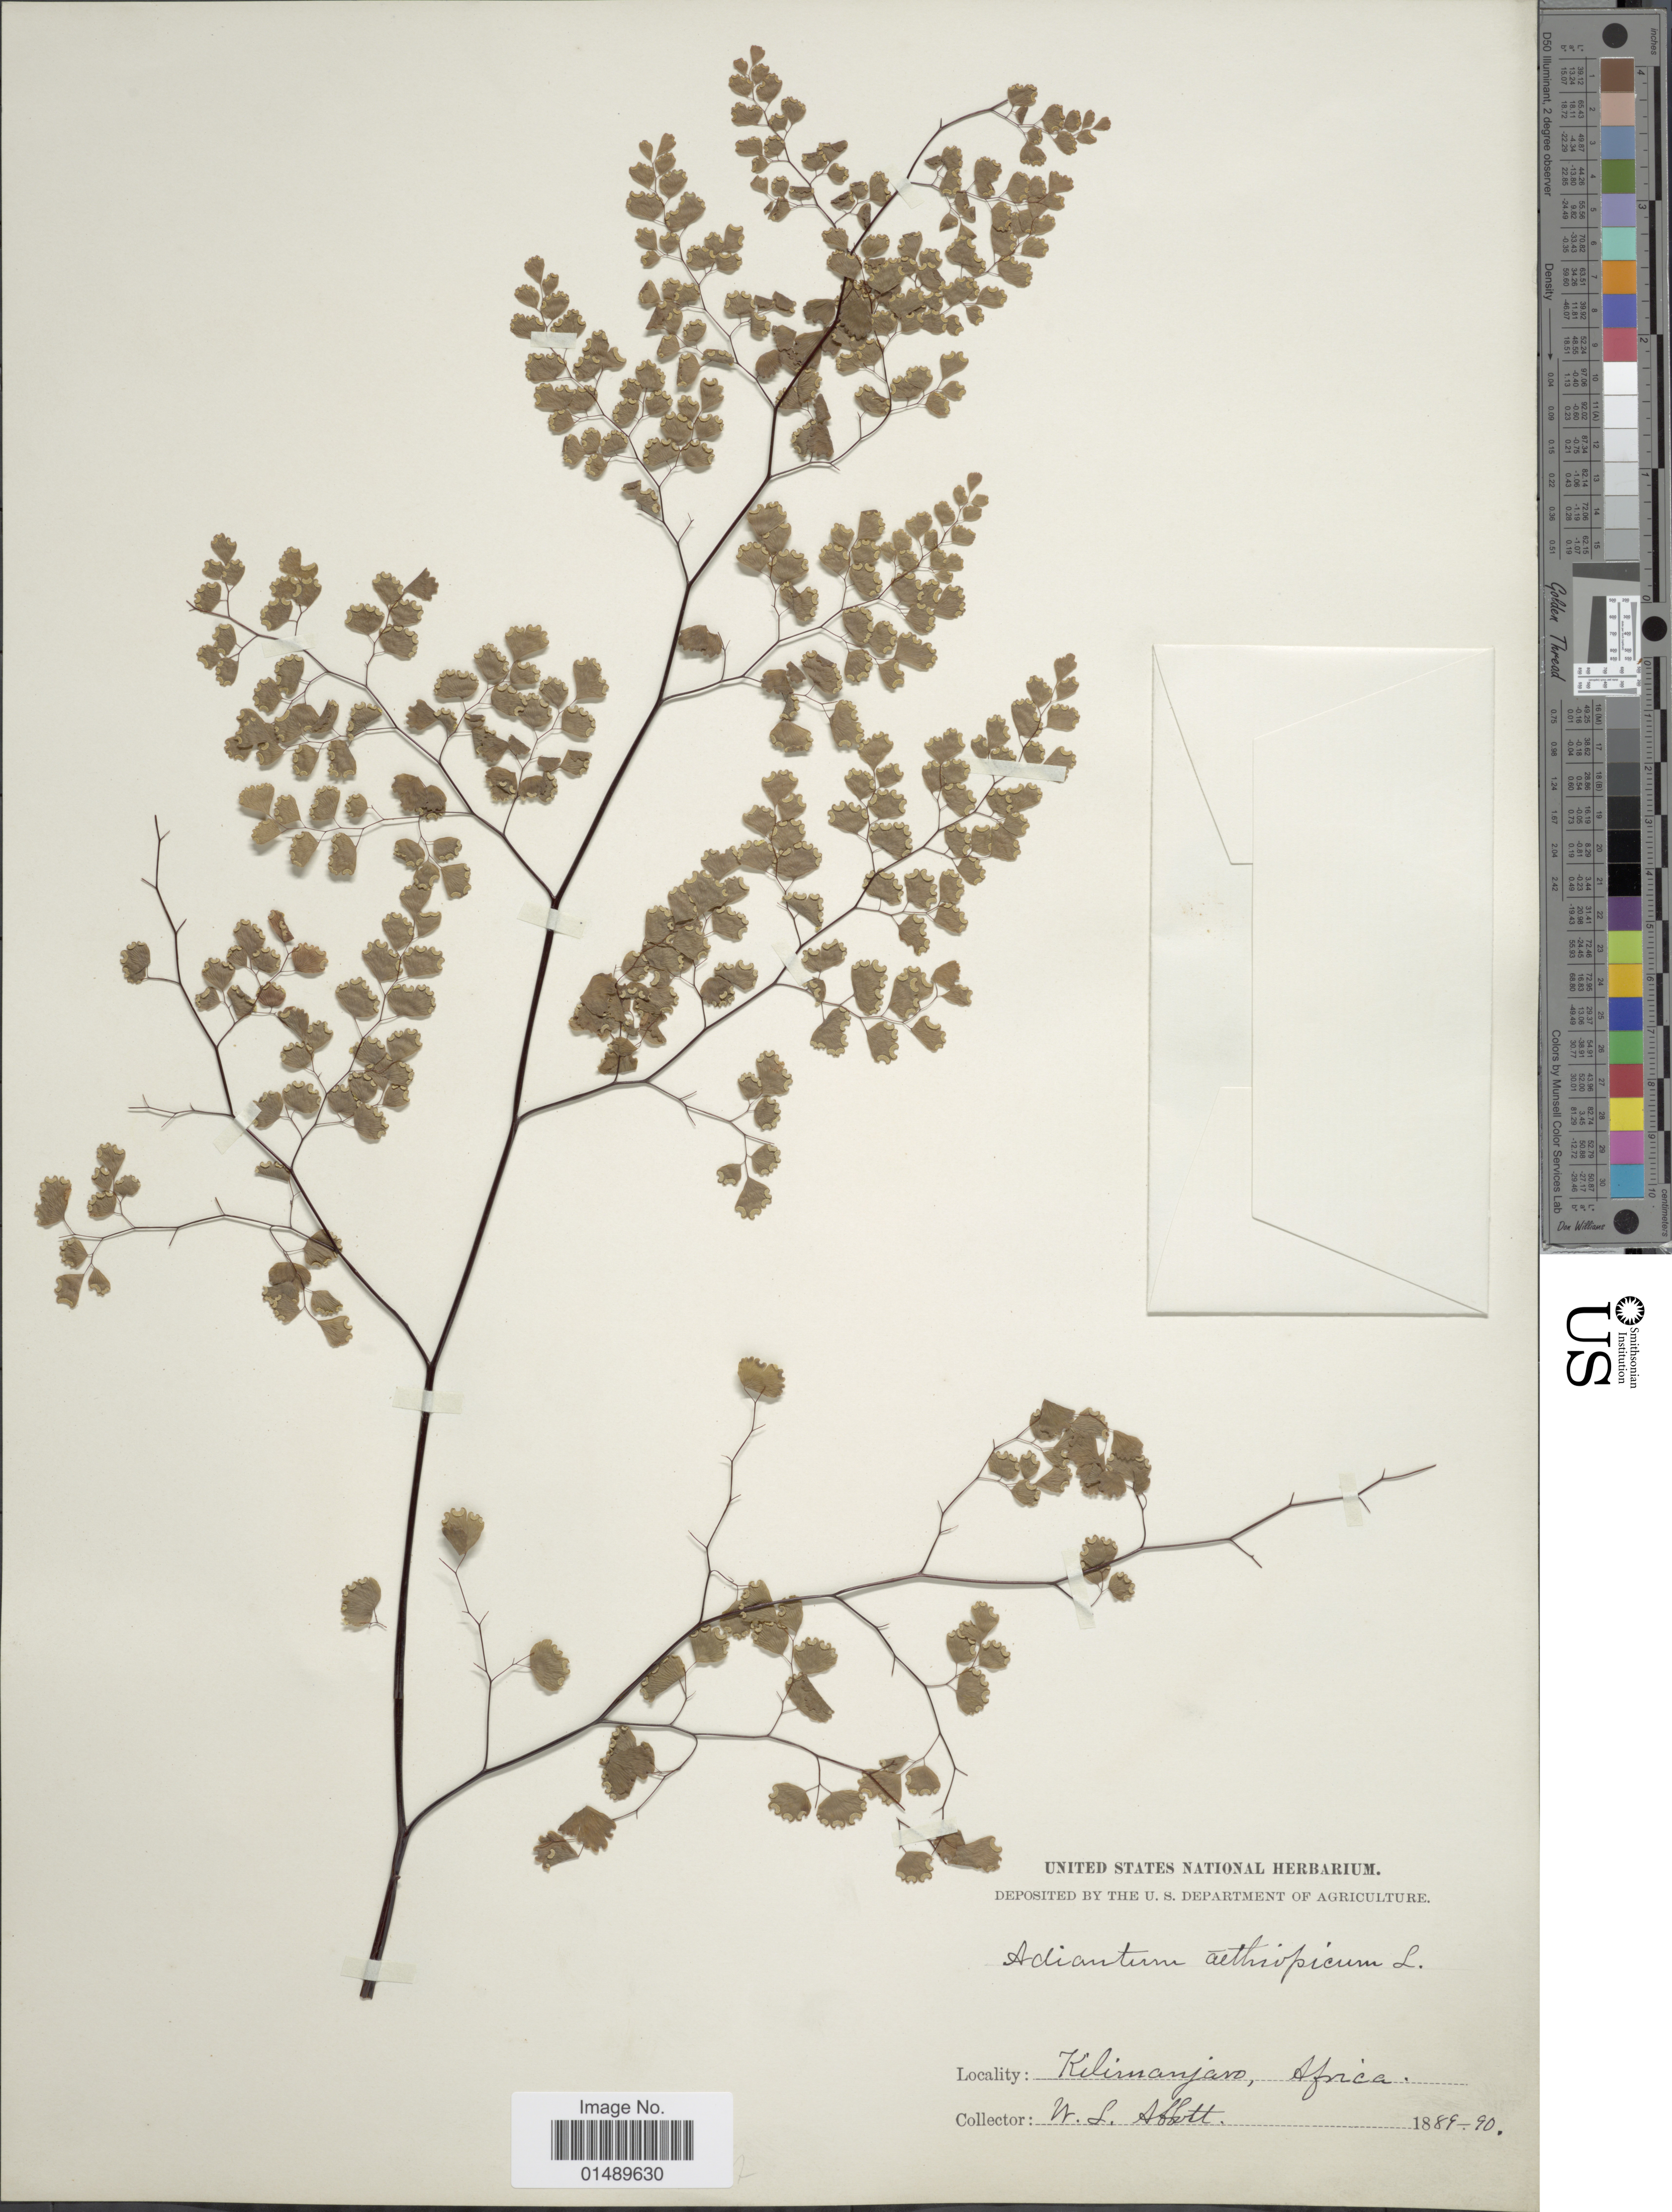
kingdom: Plantae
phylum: Tracheophyta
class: Polypodiopsida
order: Polypodiales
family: Pteridaceae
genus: Adiantum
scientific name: Adiantum poiretii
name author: Wikstr.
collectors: W. L. Abbott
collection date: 1889/1890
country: Tanzania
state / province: Kilimanjaro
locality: Africa, Kilimanjaro.